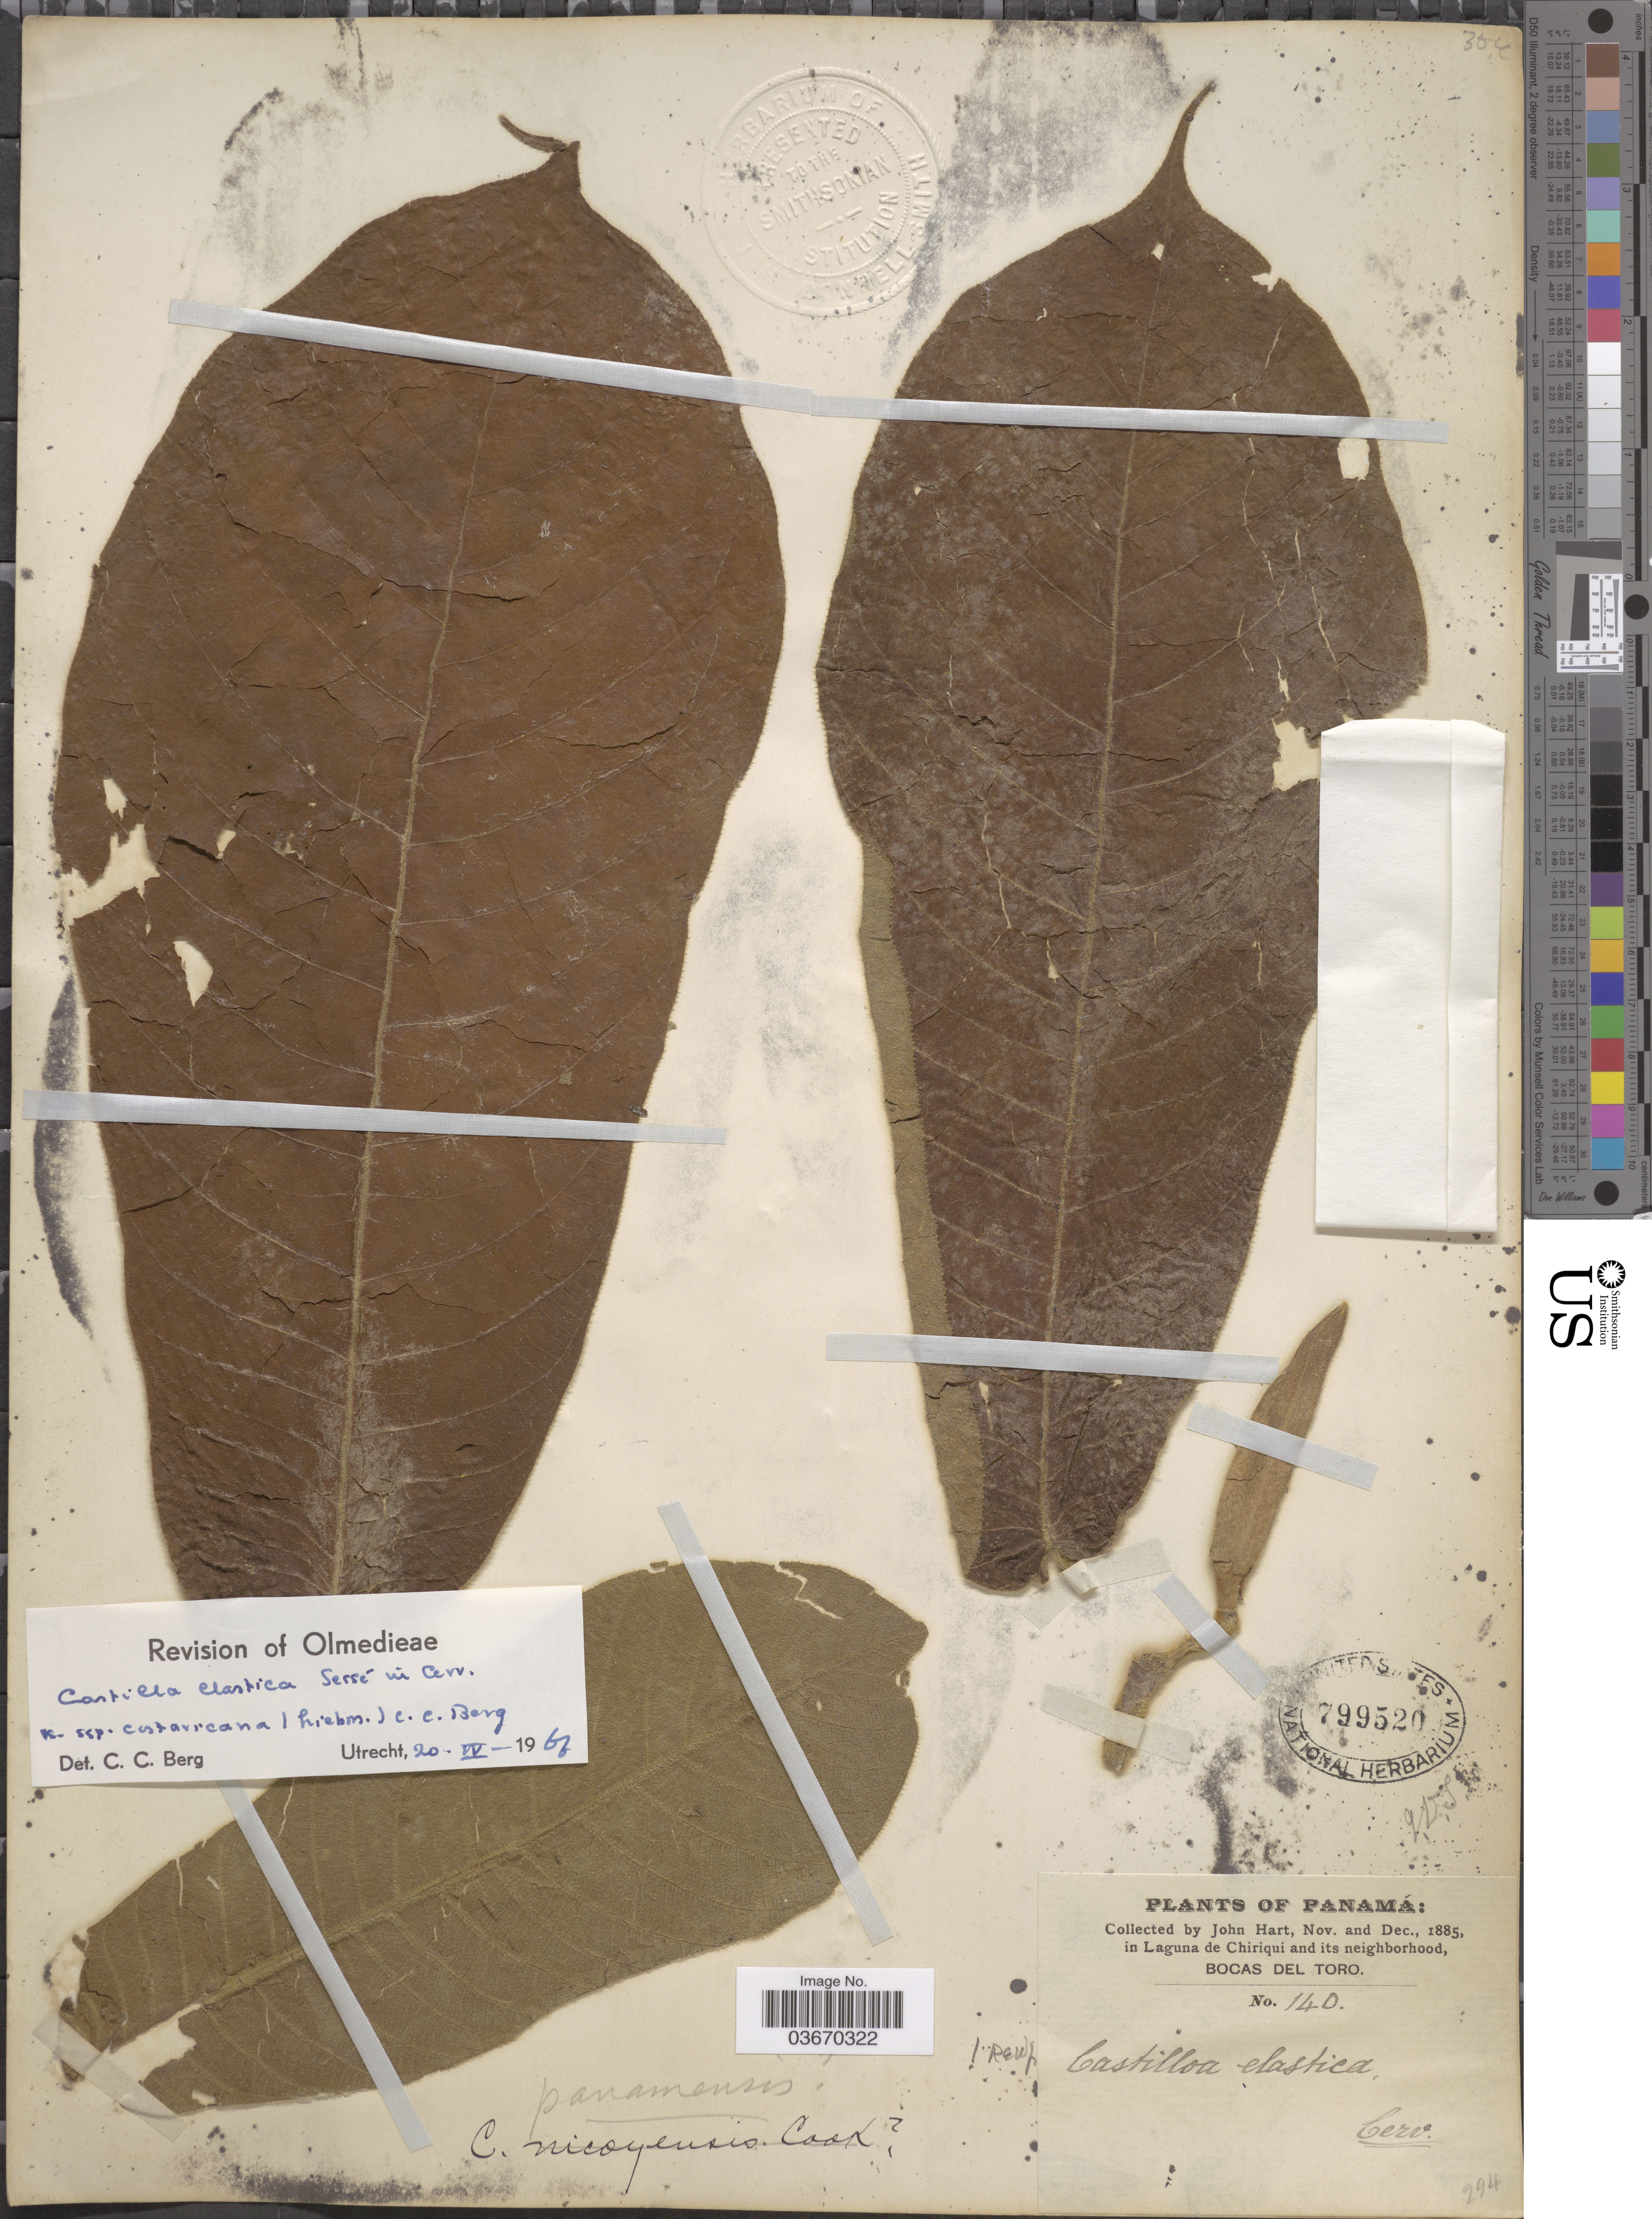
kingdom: Plantae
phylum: Tracheophyta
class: Magnoliopsida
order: Rosales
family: Moraceae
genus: Castilla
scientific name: Castilla elastica subsp. costaricana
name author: (Liebm.) C.C. Berg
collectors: J. Hart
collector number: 140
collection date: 1885-11/1885-12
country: Panama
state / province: Bocas del Toro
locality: In Laguna de Chiriqui and its neighborhood.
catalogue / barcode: US 799520